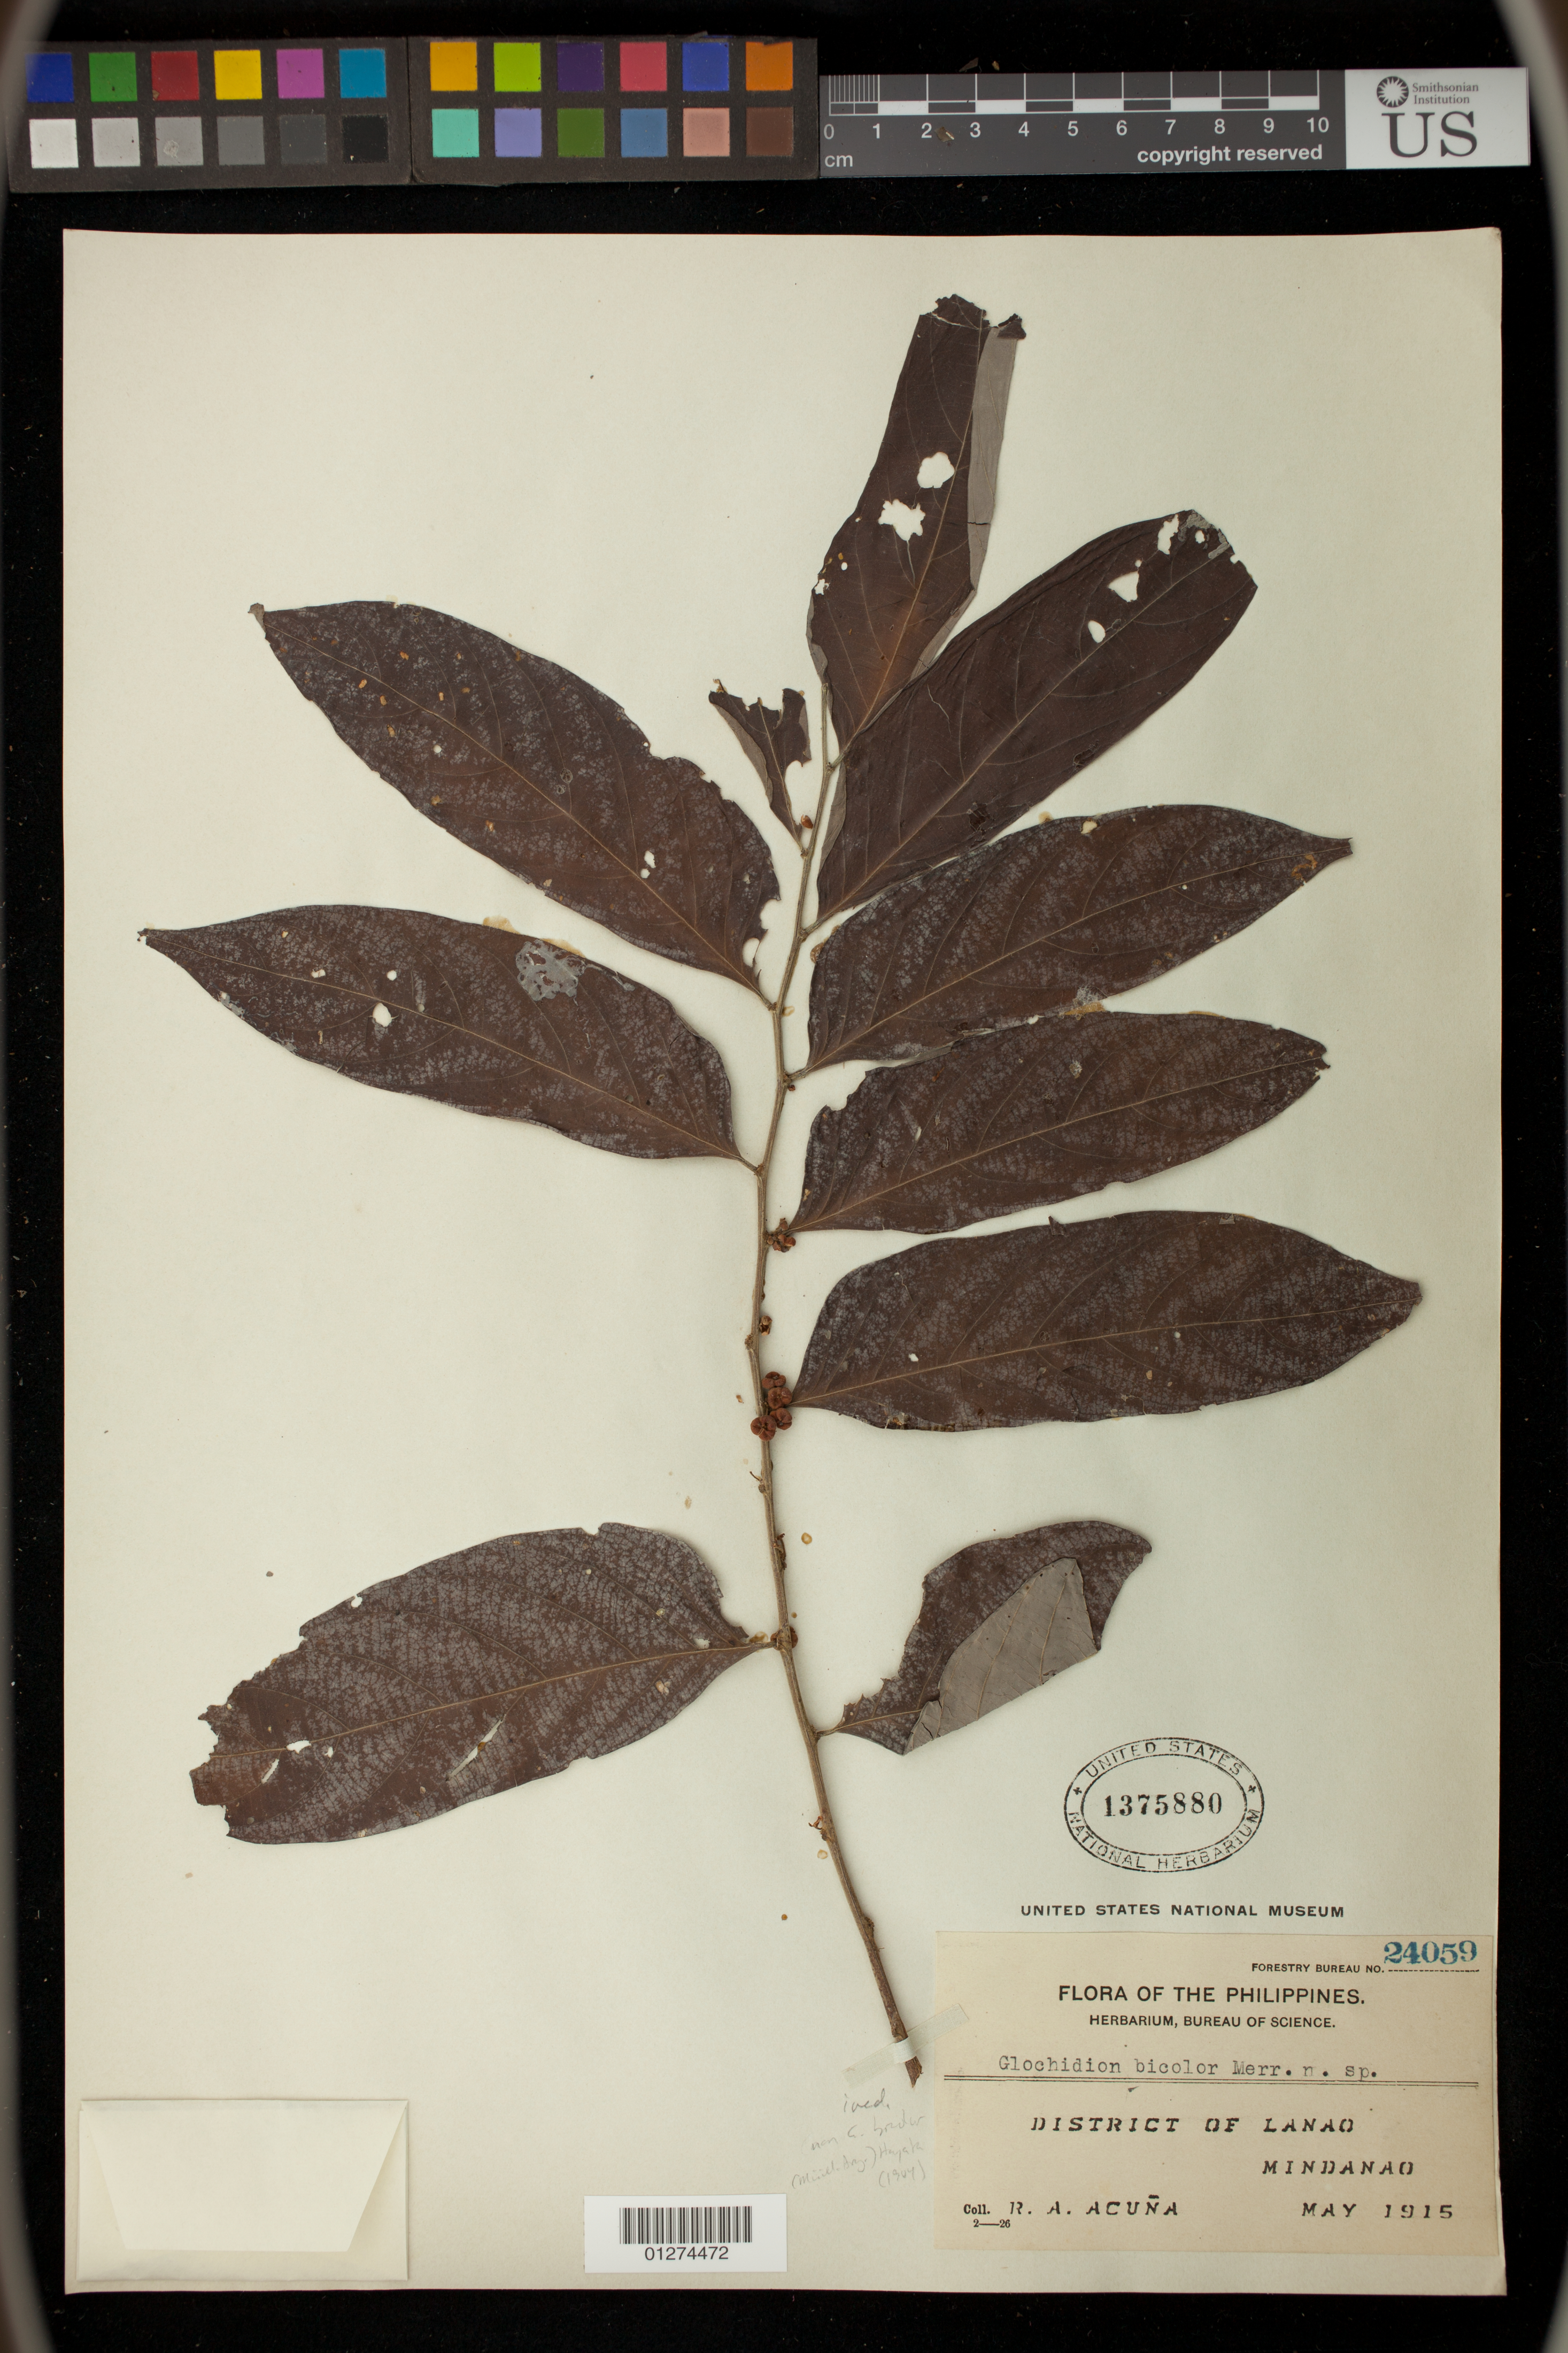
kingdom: Plantae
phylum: Tracheophyta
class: Magnoliopsida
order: Malpighiales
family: Phyllanthaceae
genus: Glochidion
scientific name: Glochidion sp.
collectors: R. A. Acuña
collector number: For. Bur. 24059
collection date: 1915-05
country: Philippines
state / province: Muslim Mindanao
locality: District of Lanao, Mindanao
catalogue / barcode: US 1375880